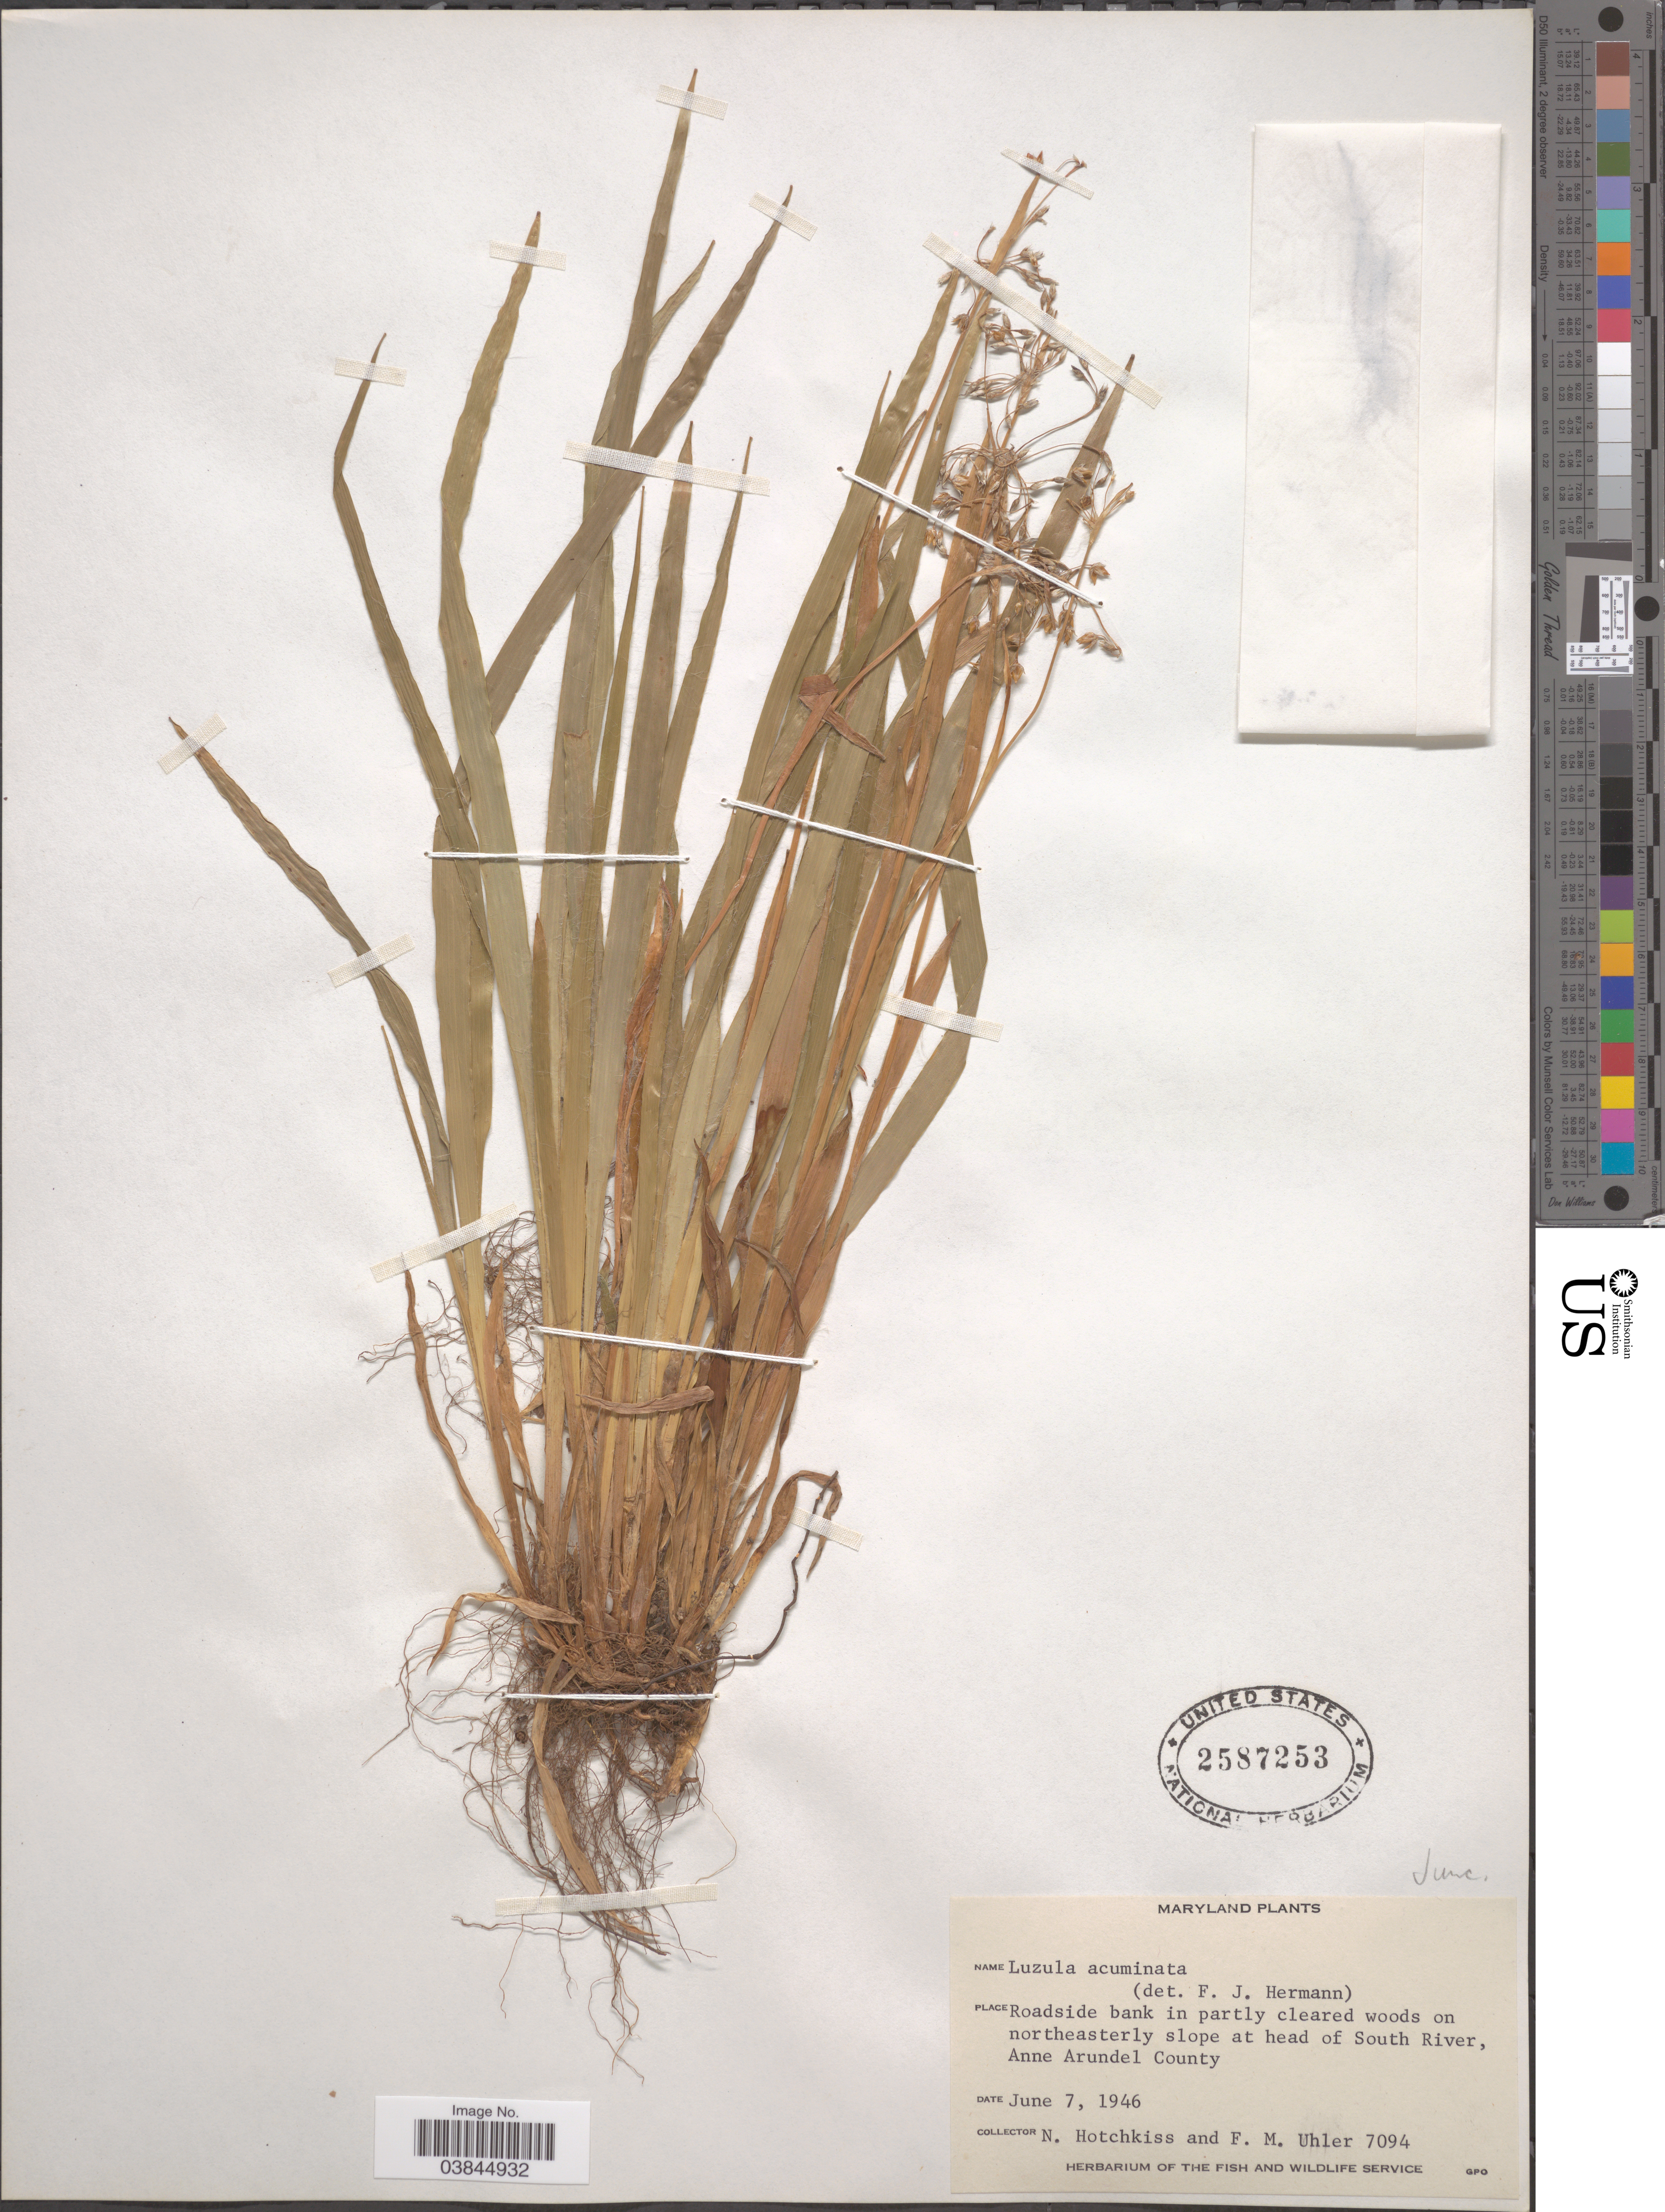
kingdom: Plantae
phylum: Tracheophyta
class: Liliopsida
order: Poales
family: Juncaceae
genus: Luzula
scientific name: Luzula acuminata var. acuminata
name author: Raf.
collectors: N. Hotchkiss & F. M. Uhler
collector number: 7094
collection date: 1946-06-07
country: United States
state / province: Maryland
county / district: Anne Arundel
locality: On northeasterly slope at head of South River, Anne Arundel County.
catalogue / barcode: US 2587253